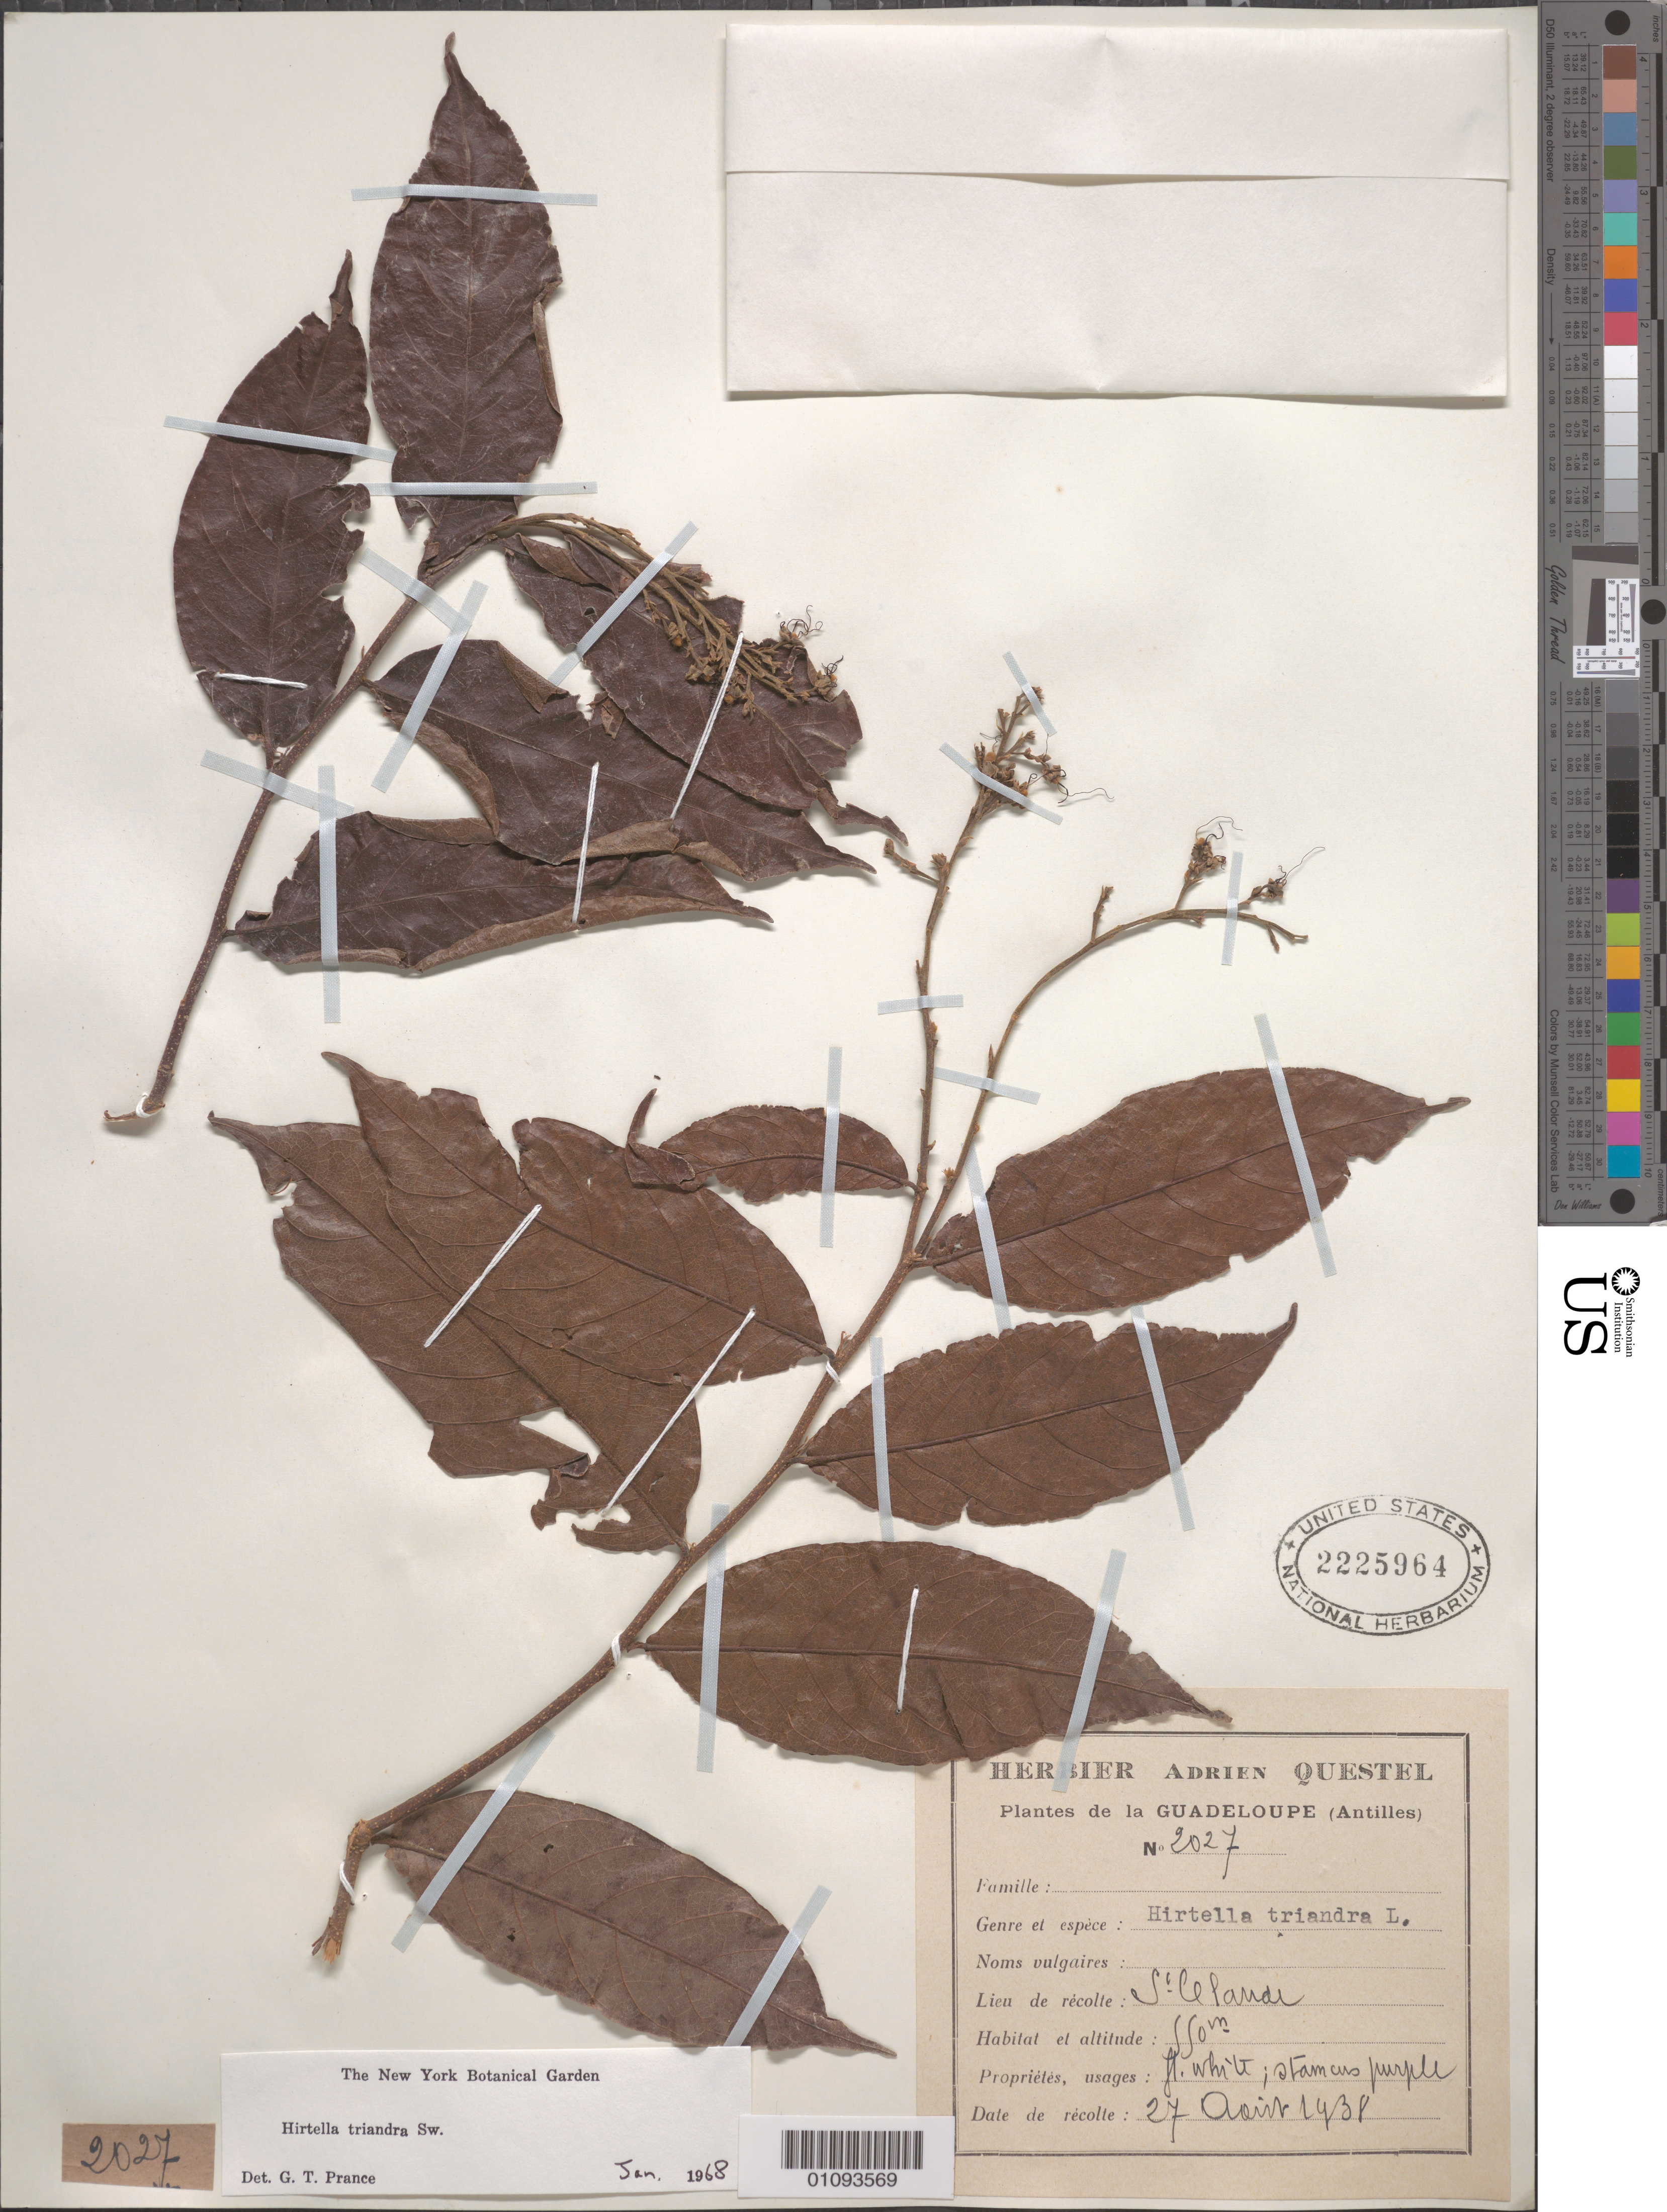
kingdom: Plantae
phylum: Tracheophyta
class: Magnoliopsida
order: Malpighiales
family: Chrysobalanaceae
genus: Hirtella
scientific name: Hirtella triandra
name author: Sw.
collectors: A. Questel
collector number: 2027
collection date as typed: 27 Aug 1938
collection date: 1938-08-27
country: Guadeloupe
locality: [script unclear]Sc Cefande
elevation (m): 500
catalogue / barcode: US 2225964